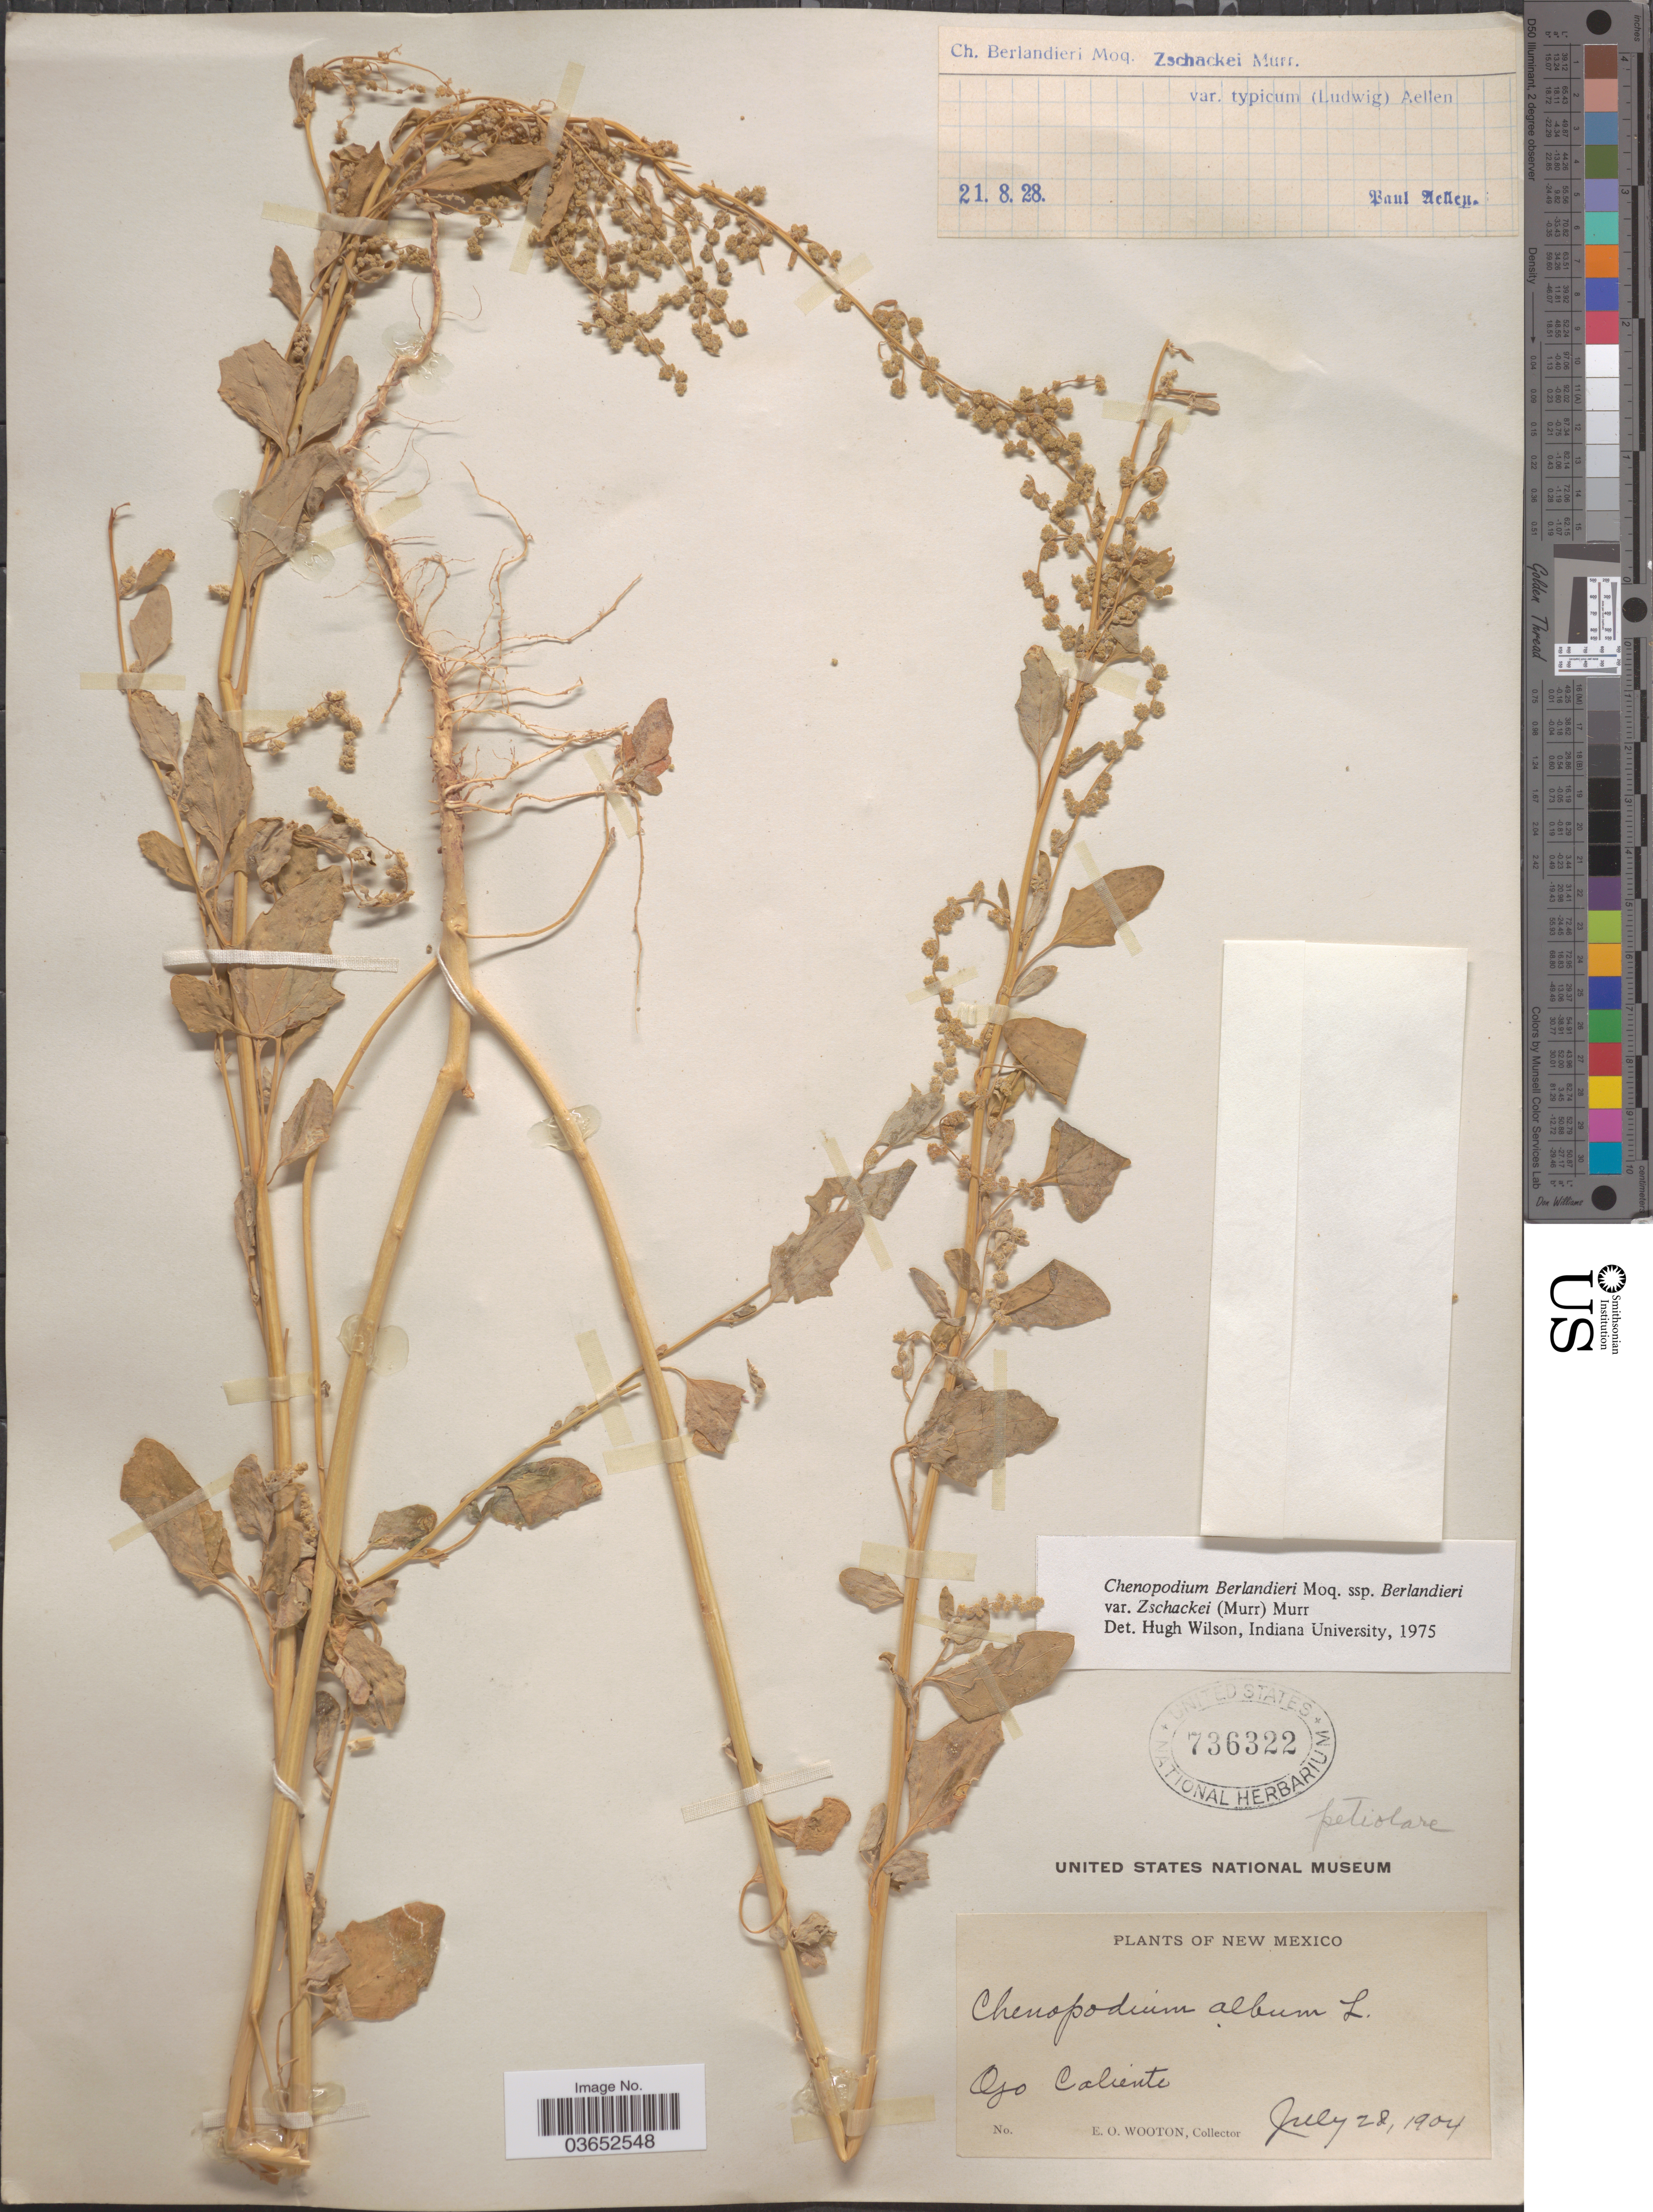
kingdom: Plantae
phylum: Tracheophyta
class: Magnoliopsida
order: Caryophyllales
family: Amaranthaceae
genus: Chenopodium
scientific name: Chenopodium berlandieri var. typicum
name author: A. Ludw. ex Graebn.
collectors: E. O. Wooton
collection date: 1904-07-28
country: United States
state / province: New Mexico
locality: Ojo Caliente.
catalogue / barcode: US 736322